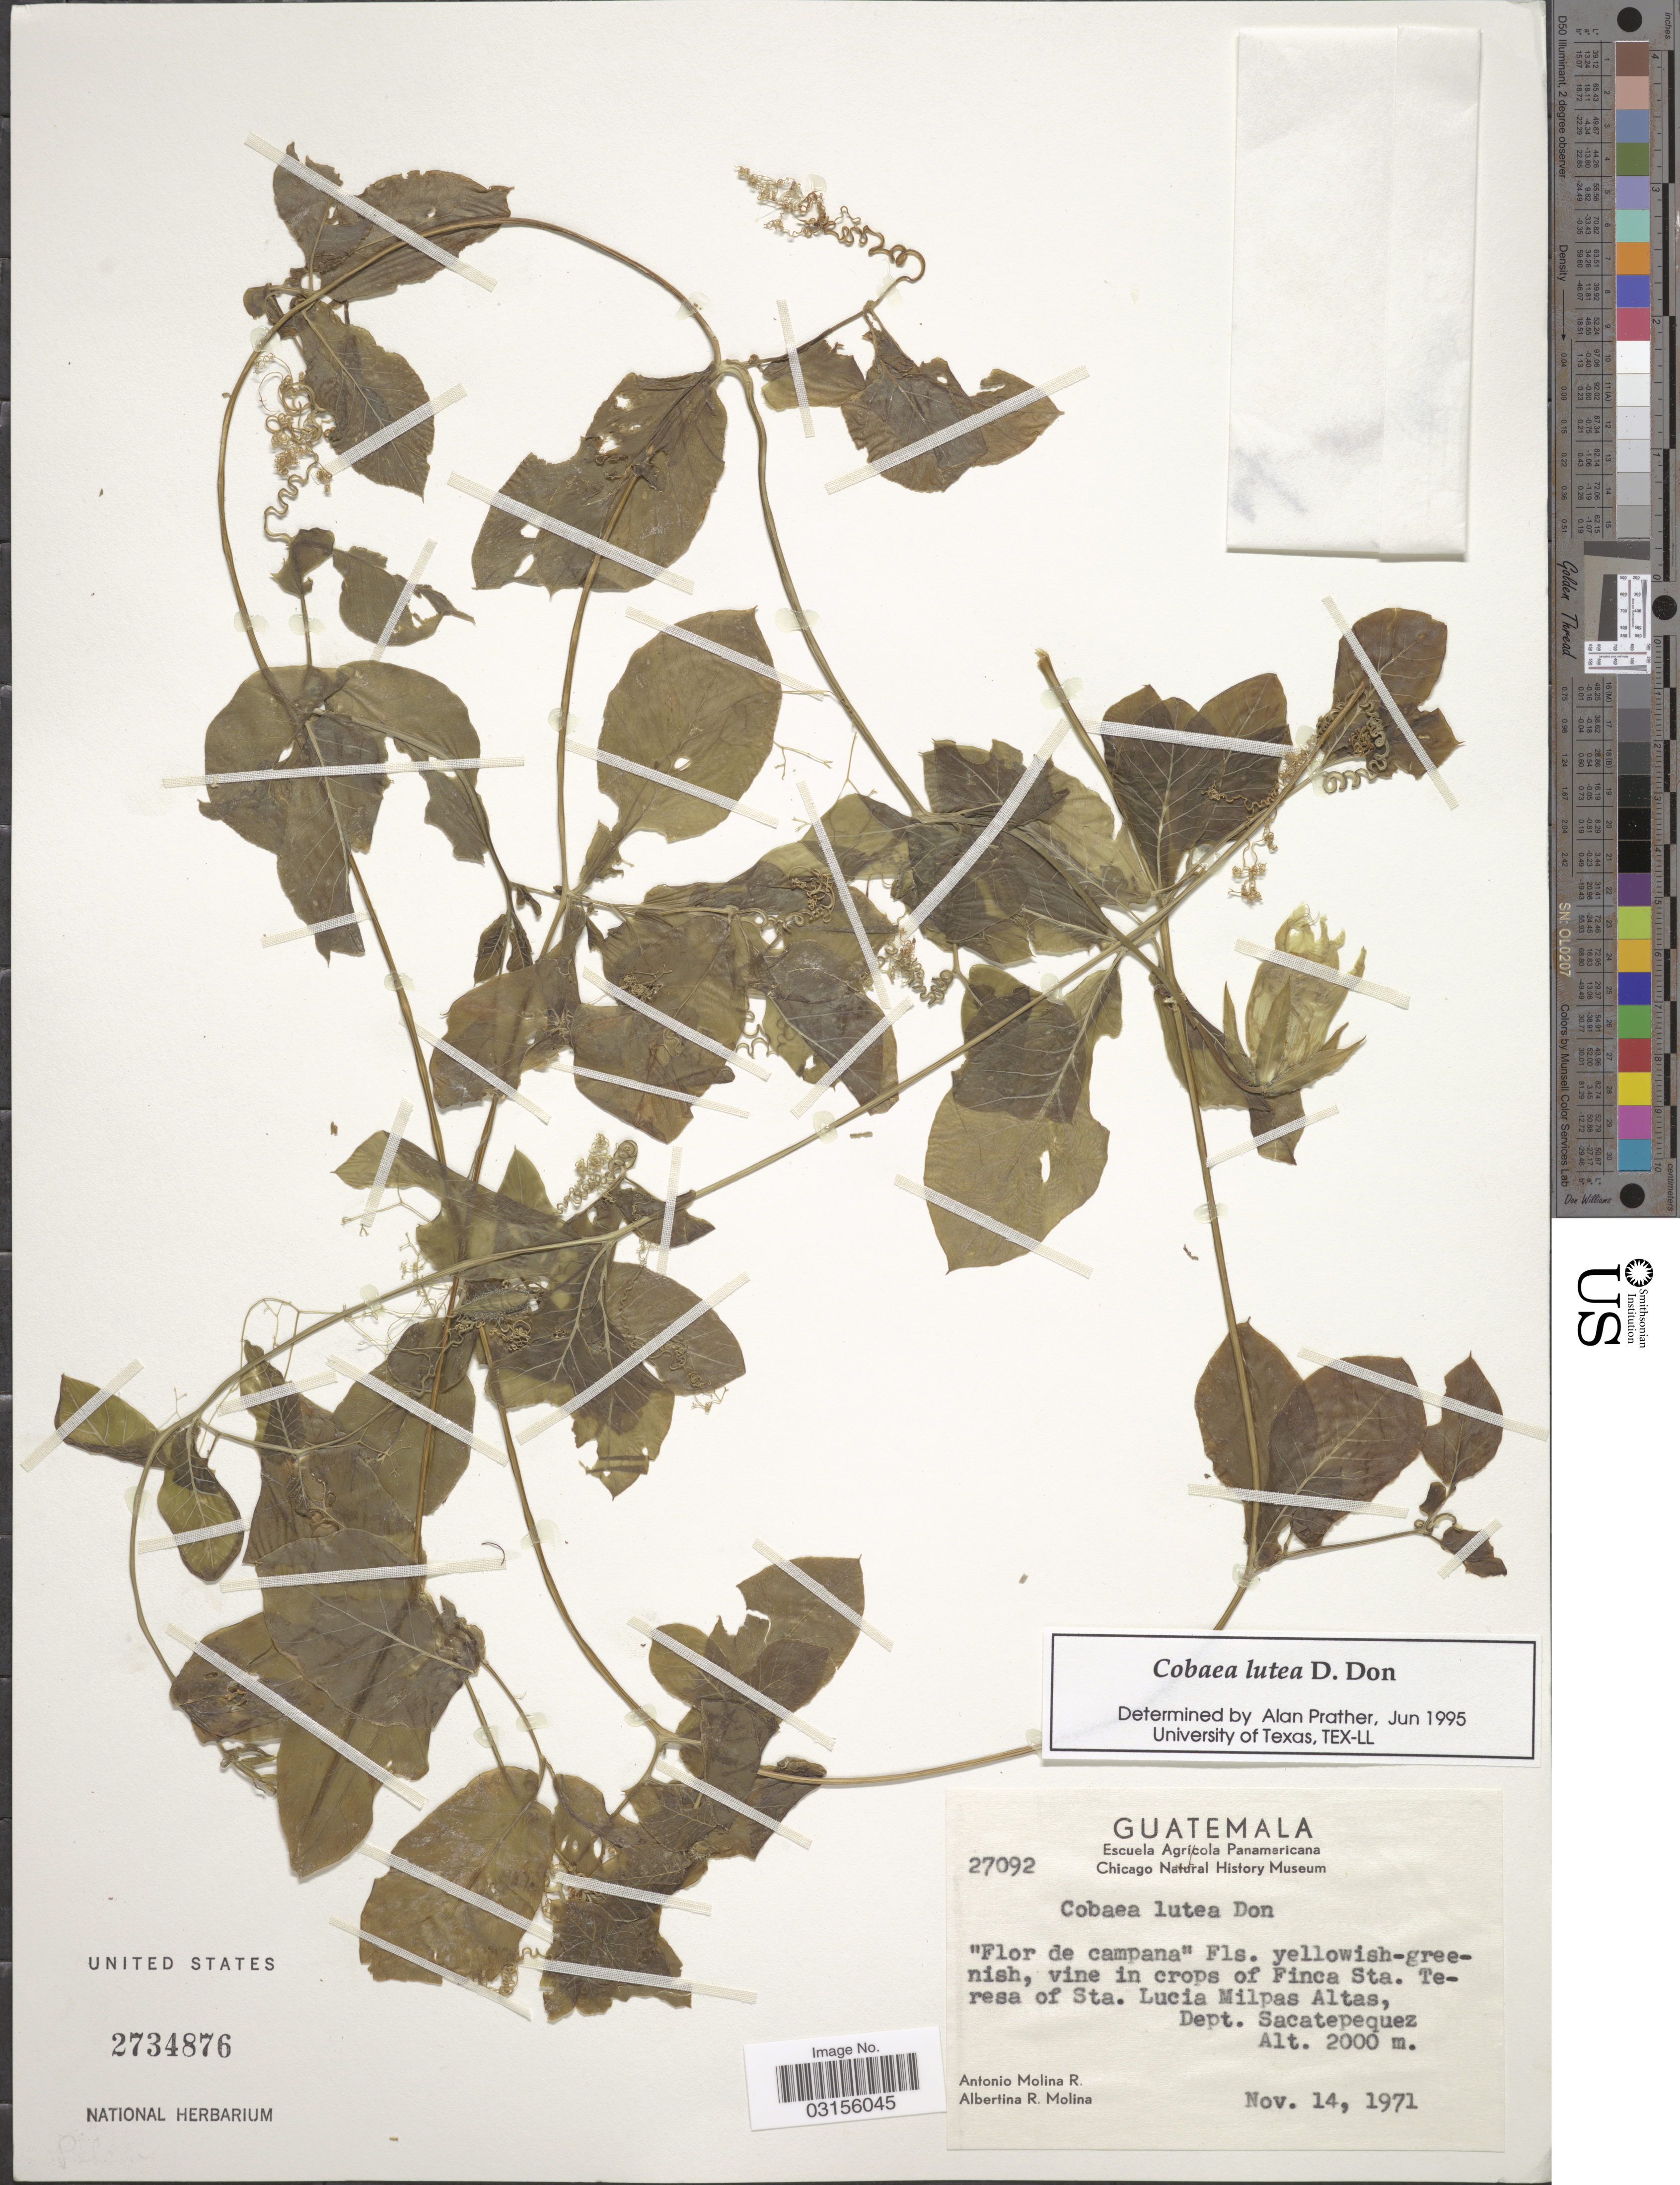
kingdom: Plantae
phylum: Tracheophyta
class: Magnoliopsida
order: Ericales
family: Polemoniaceae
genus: Cobaea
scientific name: Cobaea lutea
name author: D. Don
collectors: A. Molina R. & A. R. Molina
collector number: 27092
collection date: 1971-11-14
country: Guatemala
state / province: Sacatepéquez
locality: Vine in crops of Finca Sta. Teresa of Sta. Lucia Milpas Altas, Dept. Sacatepequez.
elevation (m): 2000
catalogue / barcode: US 2734876